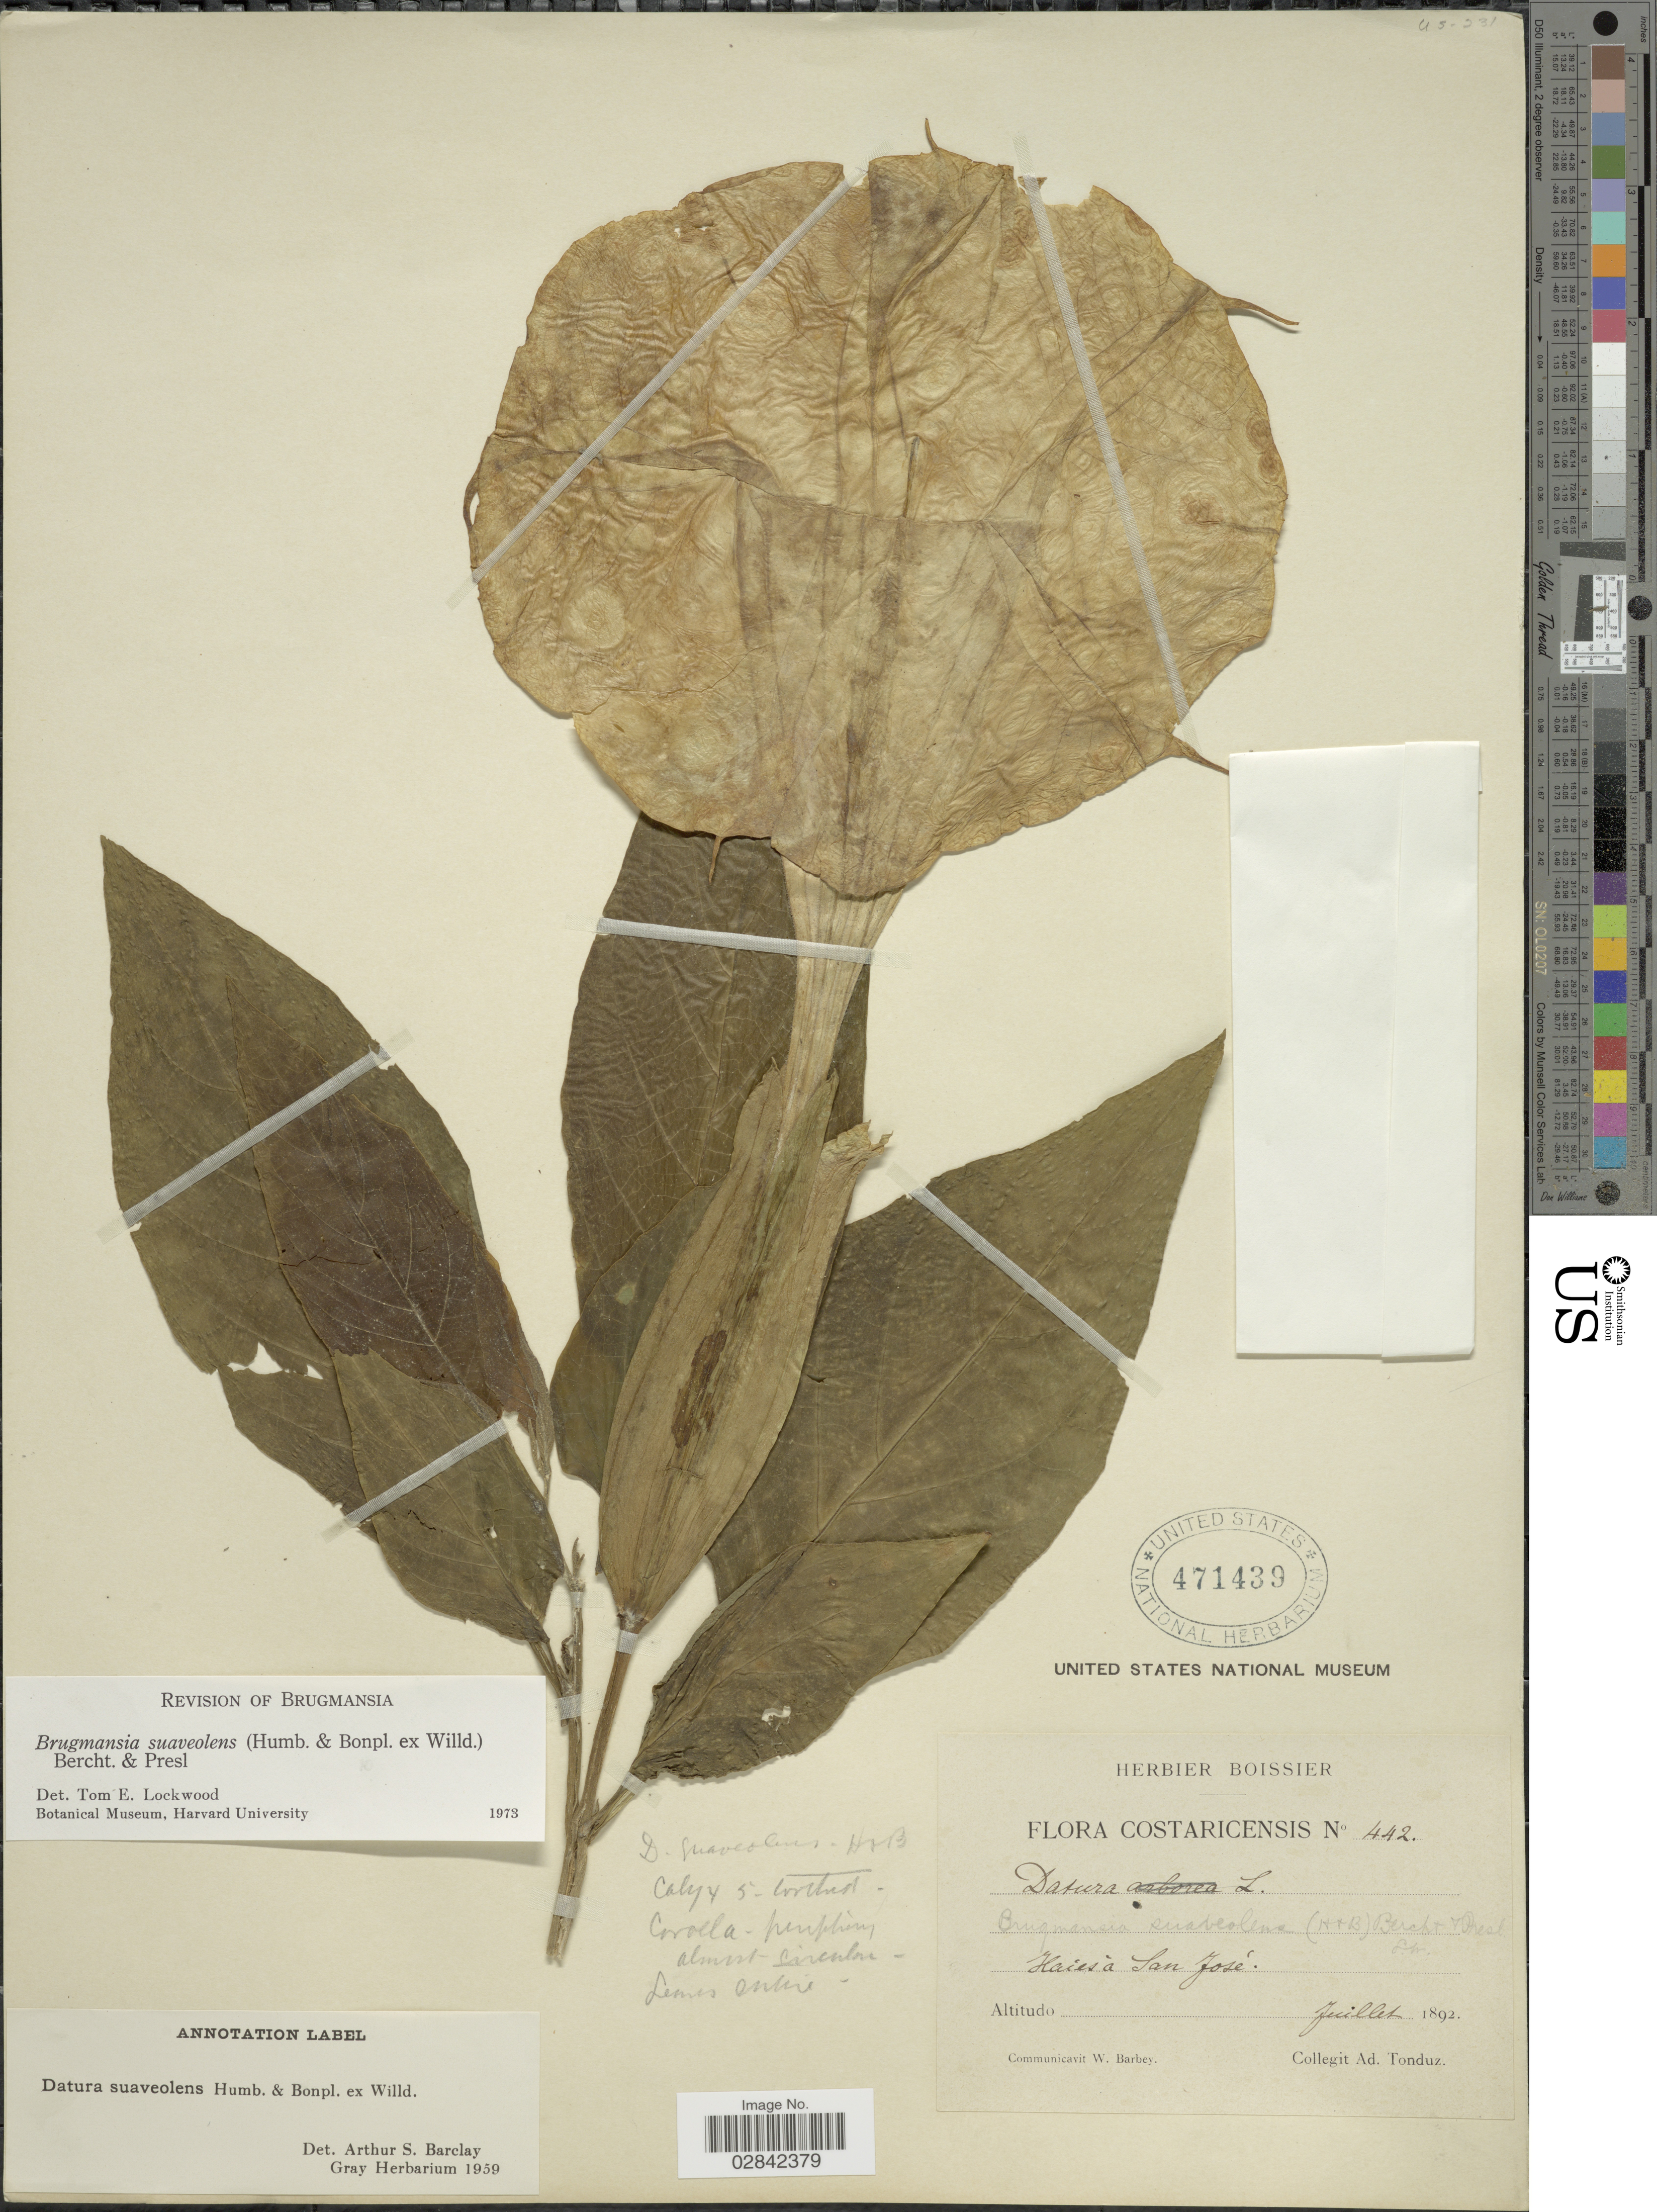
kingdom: Plantae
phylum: Tracheophyta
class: Magnoliopsida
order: Solanales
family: Solanaceae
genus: Brugmansia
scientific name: Brugmansia suaveolens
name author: (Humb. & Bonpl. ex Willd.) Brecht. & J. Presl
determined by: Lockwood, T. E.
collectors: A. Tonduz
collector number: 442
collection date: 1892-07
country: Costa Rica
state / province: San José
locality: Haies a San José.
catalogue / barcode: US 471439